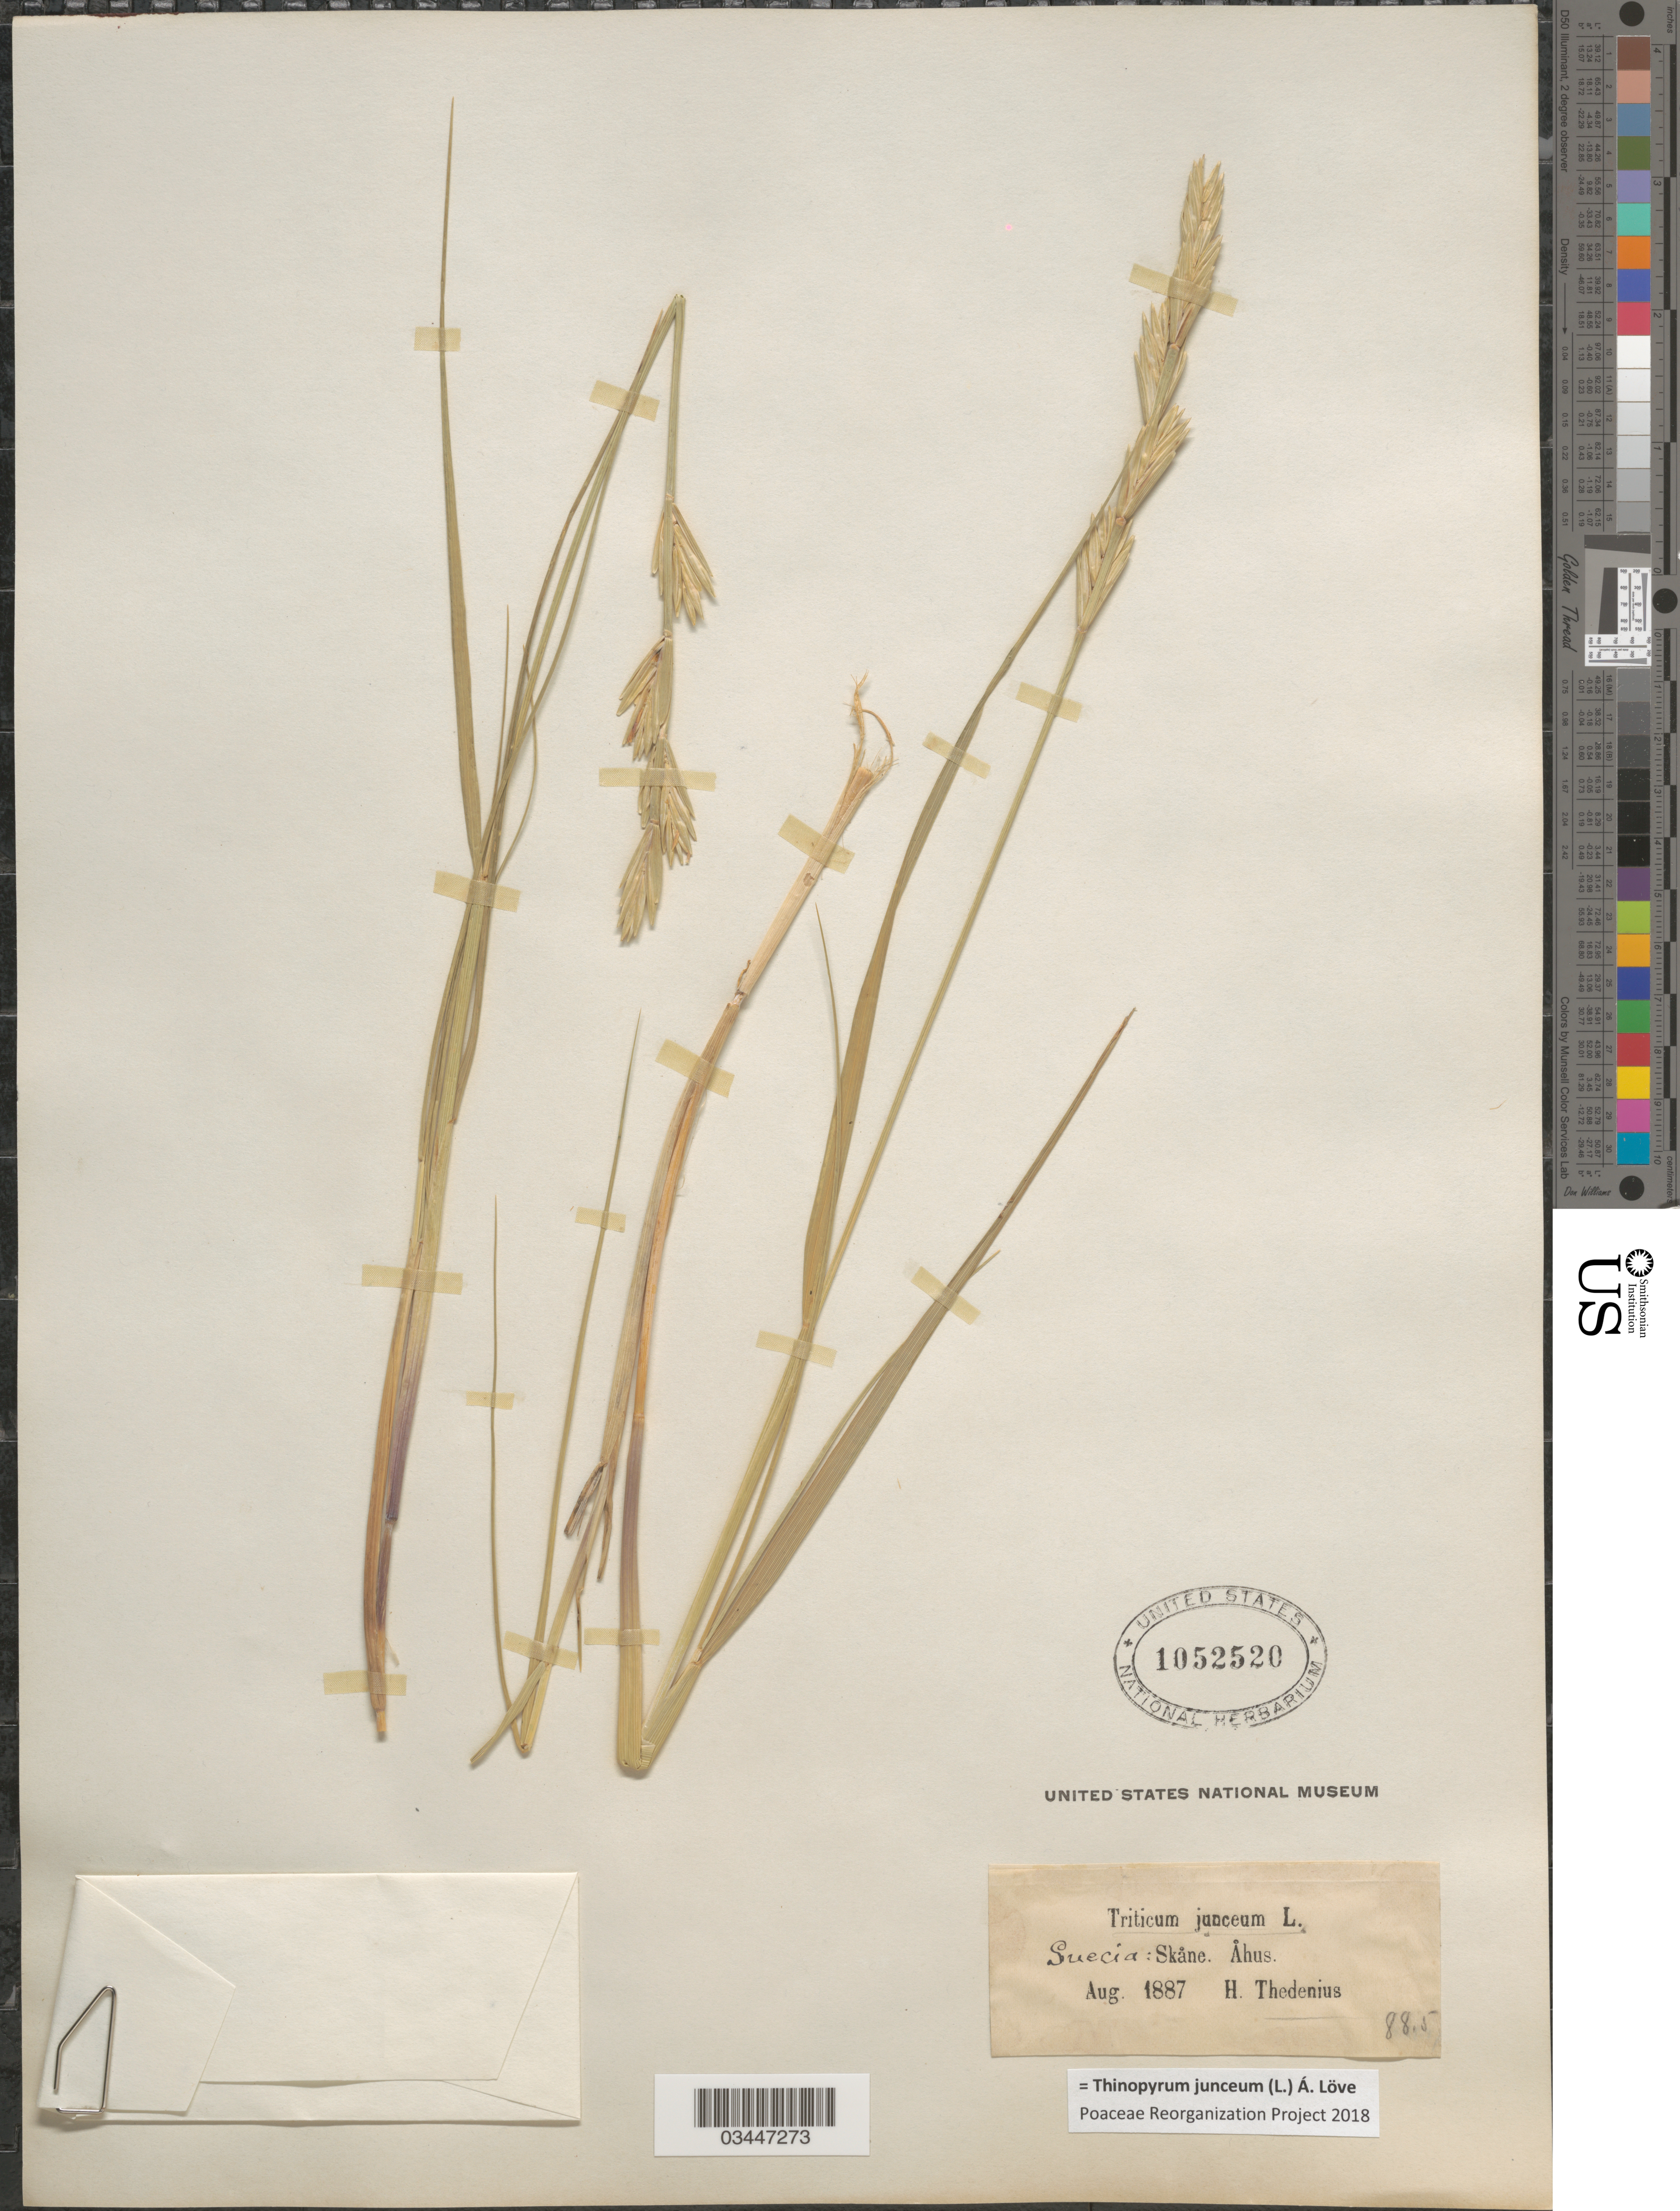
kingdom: Plantae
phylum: Tracheophyta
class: Liliopsida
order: Poales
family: Poaceae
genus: Thinopyrum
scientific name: Thinopyrum junceum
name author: (L.) Á. Löve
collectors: H. Thedenius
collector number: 88.5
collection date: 1887-08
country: Sweden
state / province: Skåne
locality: Suecia. Åhus.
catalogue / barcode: US 1052520